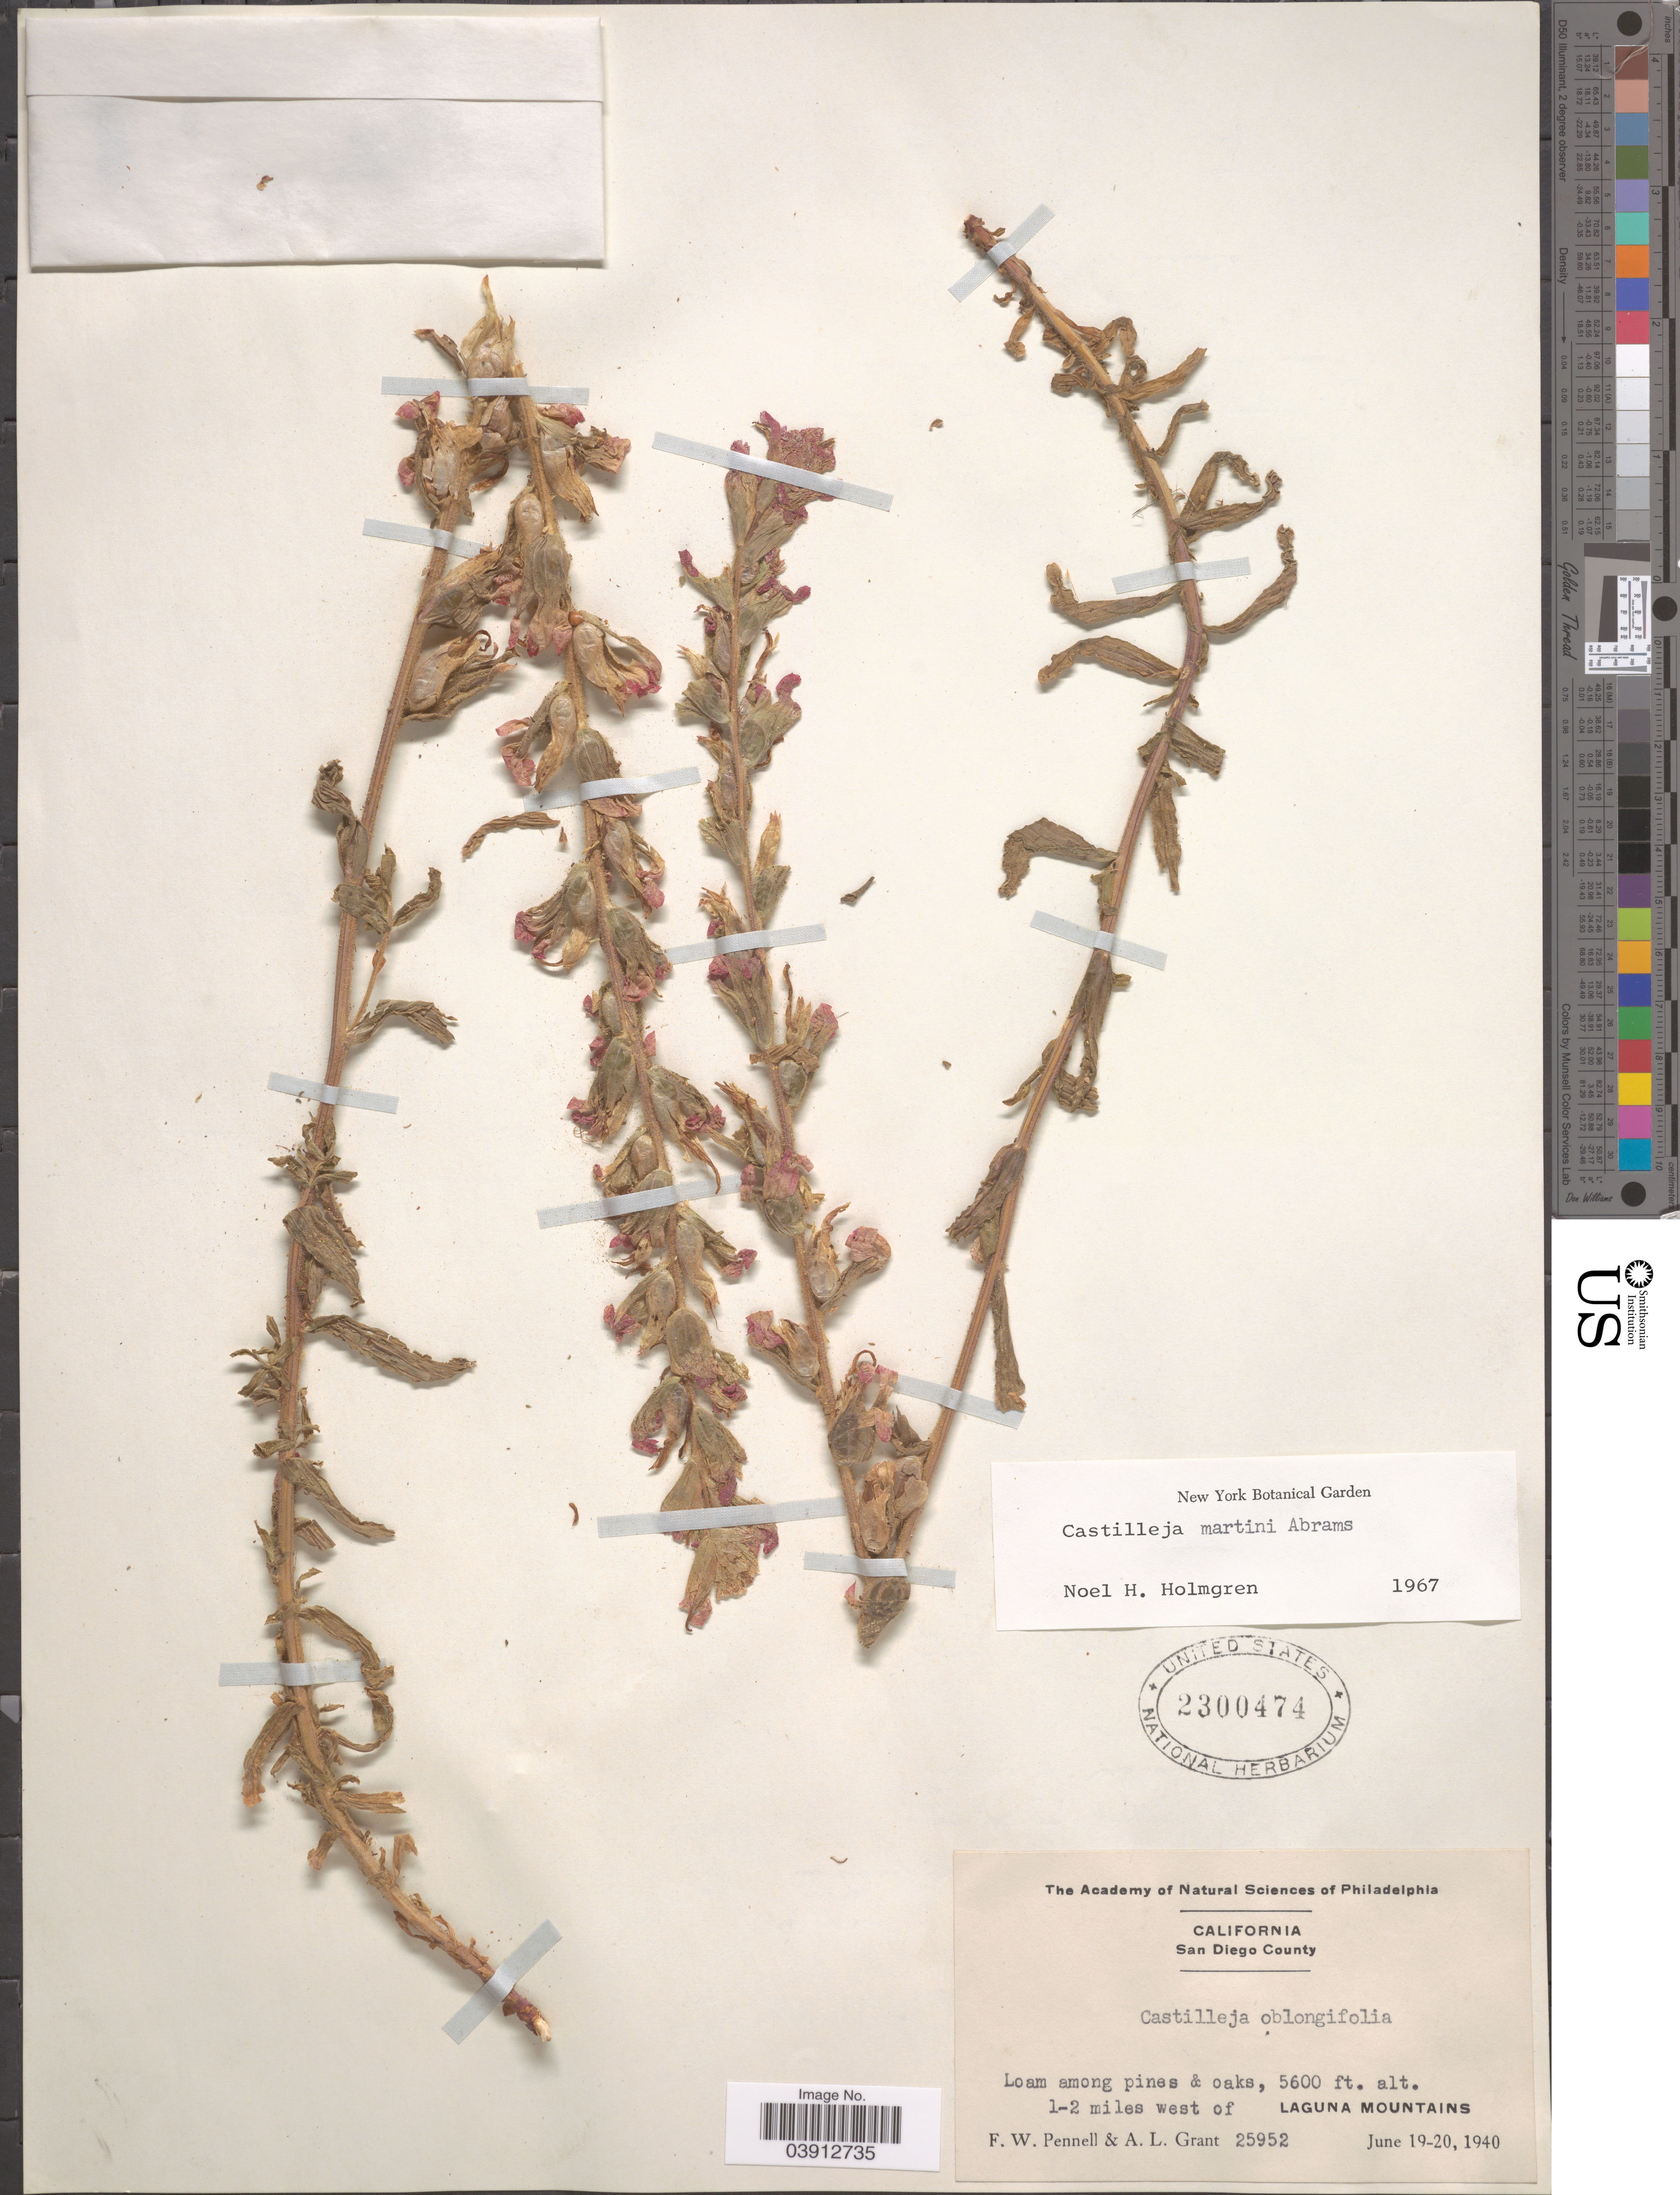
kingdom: Plantae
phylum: Tracheophyta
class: Magnoliopsida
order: Lamiales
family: Orobanchaceae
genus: Castilleja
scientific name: Castilleja martinii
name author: Abrams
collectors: F. W. Pennell & A. L. Grant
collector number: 25952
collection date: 1940-06-19/1940-06-20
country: United States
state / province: California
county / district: San Diego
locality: San Diego County. 1-2 miles west of Laguna Mountains.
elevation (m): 1707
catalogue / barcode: US 2300474